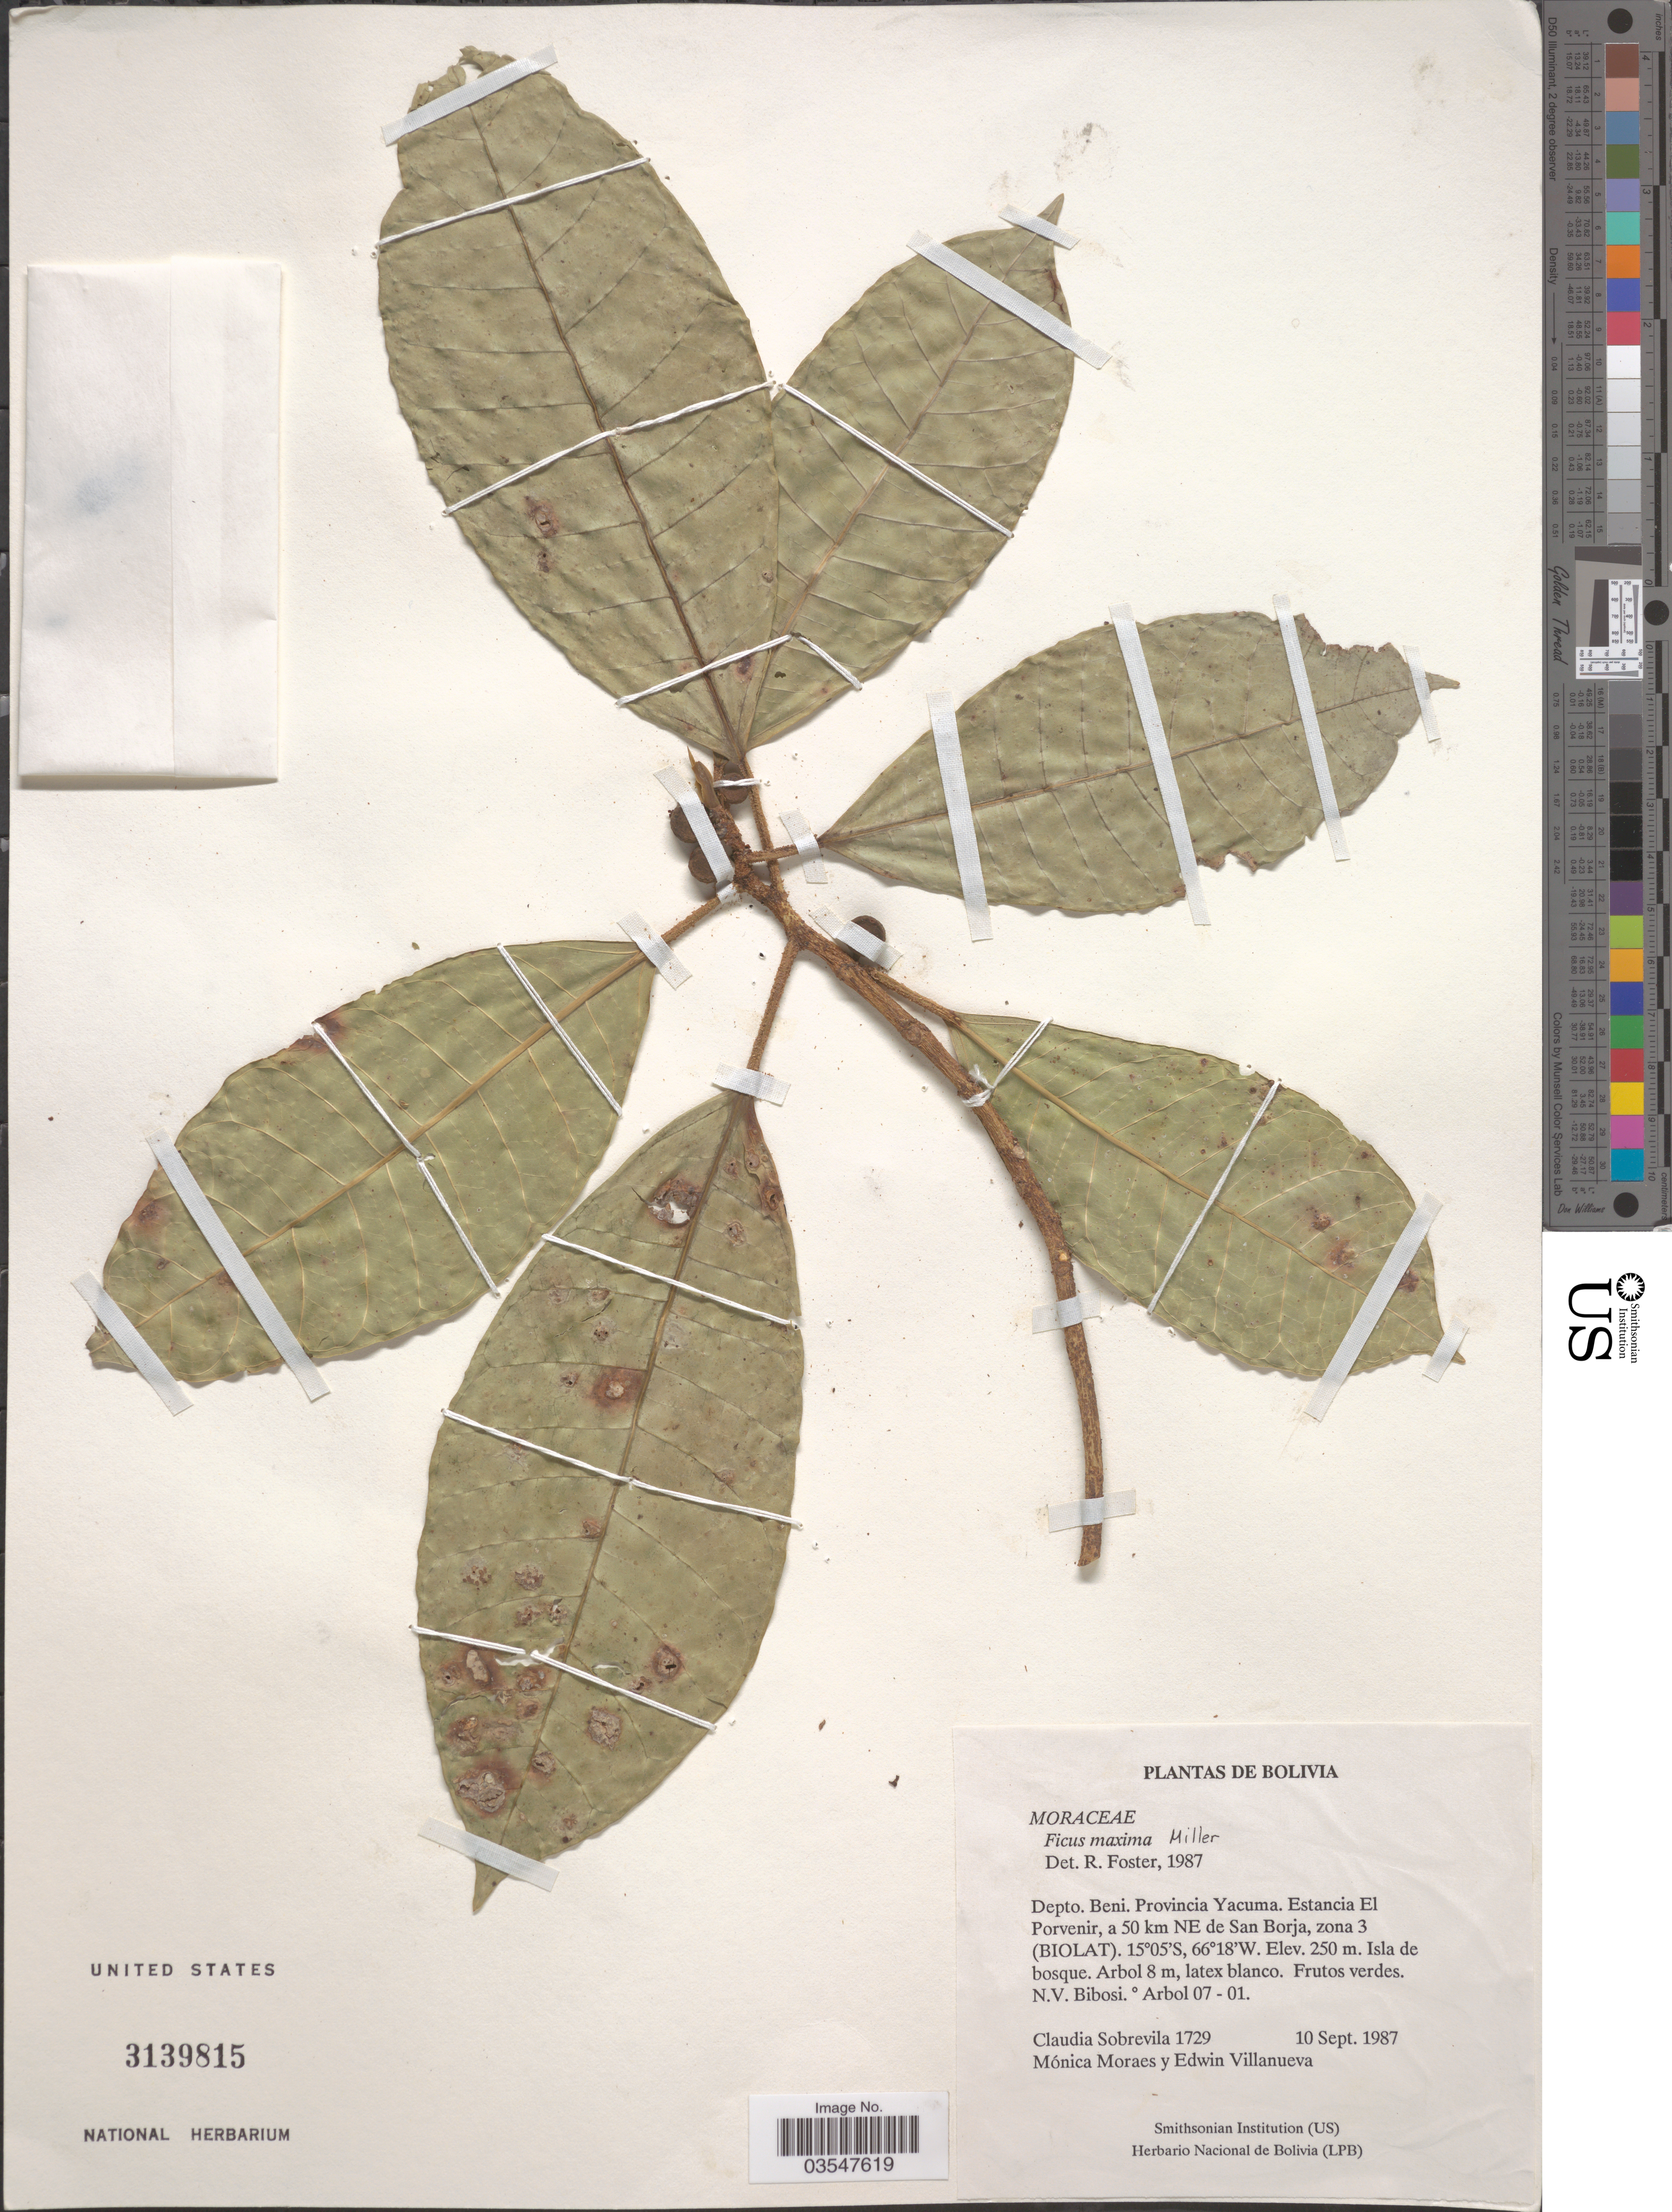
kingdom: Plantae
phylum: Tracheophyta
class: Magnoliopsida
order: Rosales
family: Moraceae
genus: Ficus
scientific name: Ficus radula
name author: Humb. & Bonpl. ex Willd.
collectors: C. Sobrevila, M. Moraes & E. Villanueva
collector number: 1729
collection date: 1987-09-10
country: Bolivia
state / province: Beni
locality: Depto. Beni. Provincia Yacuma. Estancia El Porvenir, a 50 km NE de San Borja, zona 3 (Biolat).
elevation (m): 250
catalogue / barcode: US 3139815